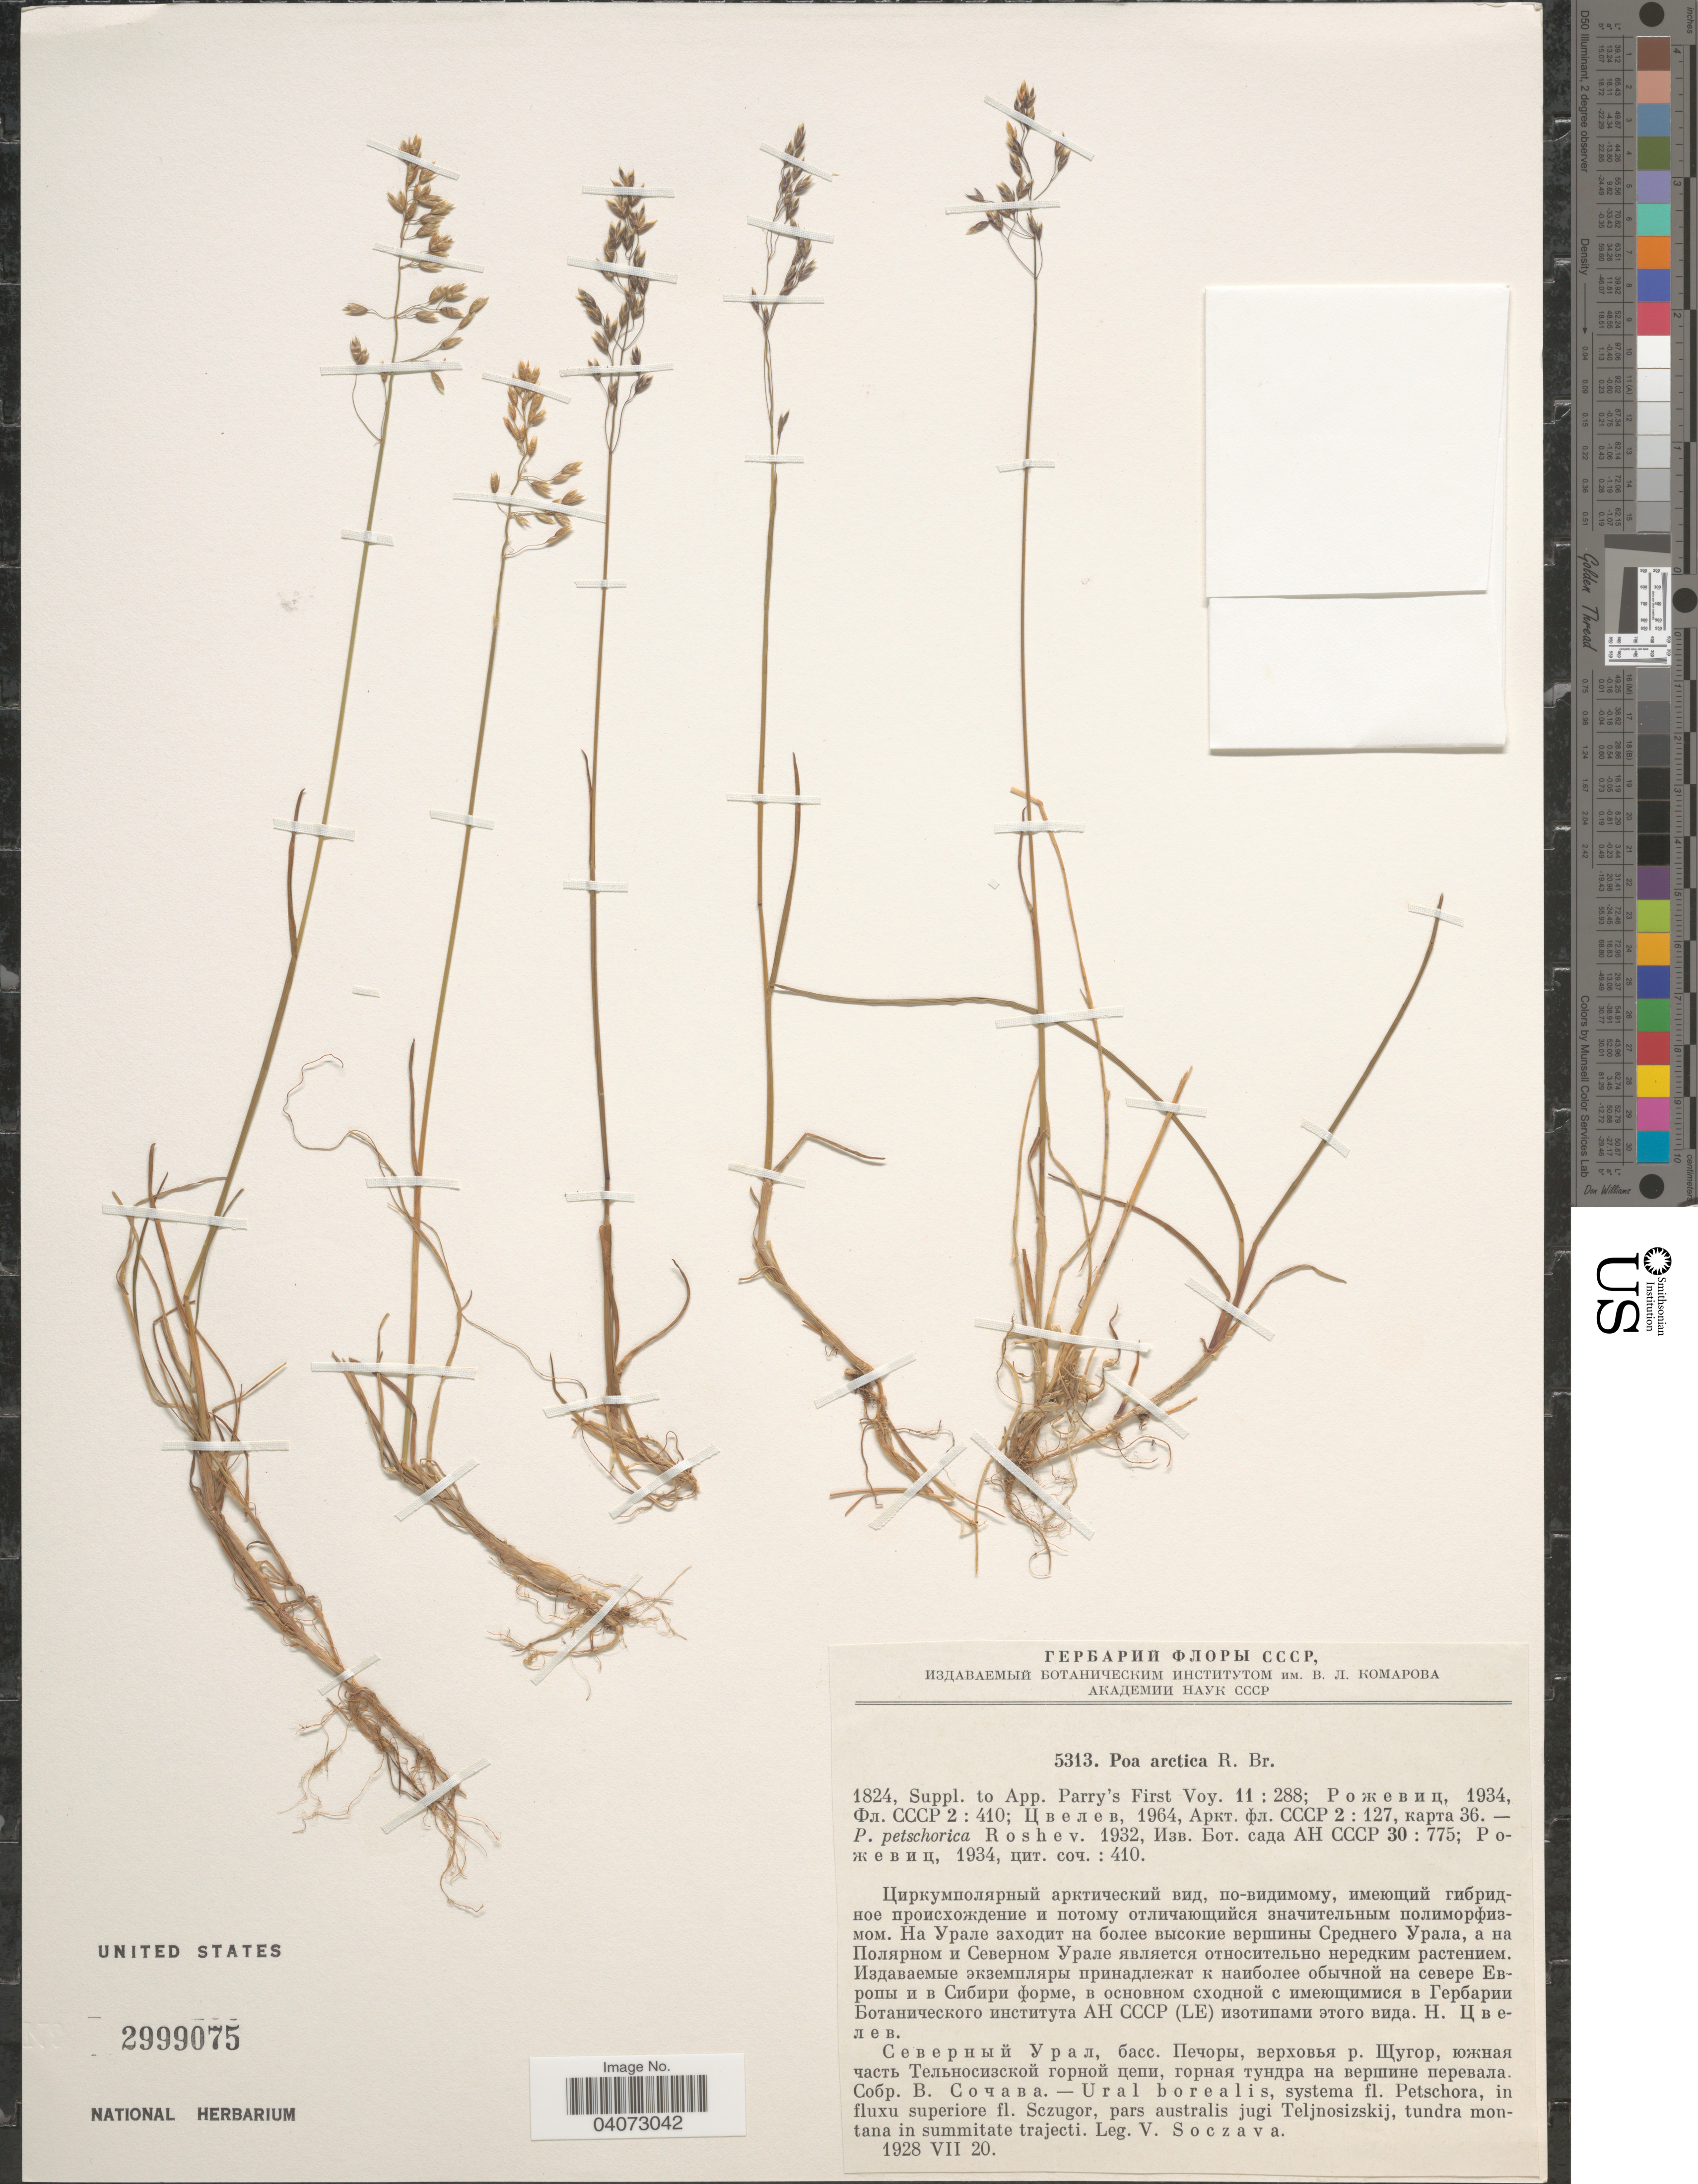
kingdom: Plantae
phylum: Tracheophyta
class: Liliopsida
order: Poales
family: Poaceae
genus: Poa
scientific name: Poa arctica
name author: R. Br.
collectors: V. Soczava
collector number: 5313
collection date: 1928-07-20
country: Russian Federation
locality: Ural borealis, systema fl. Petschora, in fluxu superiore fl. Sczugor, pars australis jugi Teljnosizskij, tundra montana in summitate trajecti.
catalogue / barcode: US 2999075